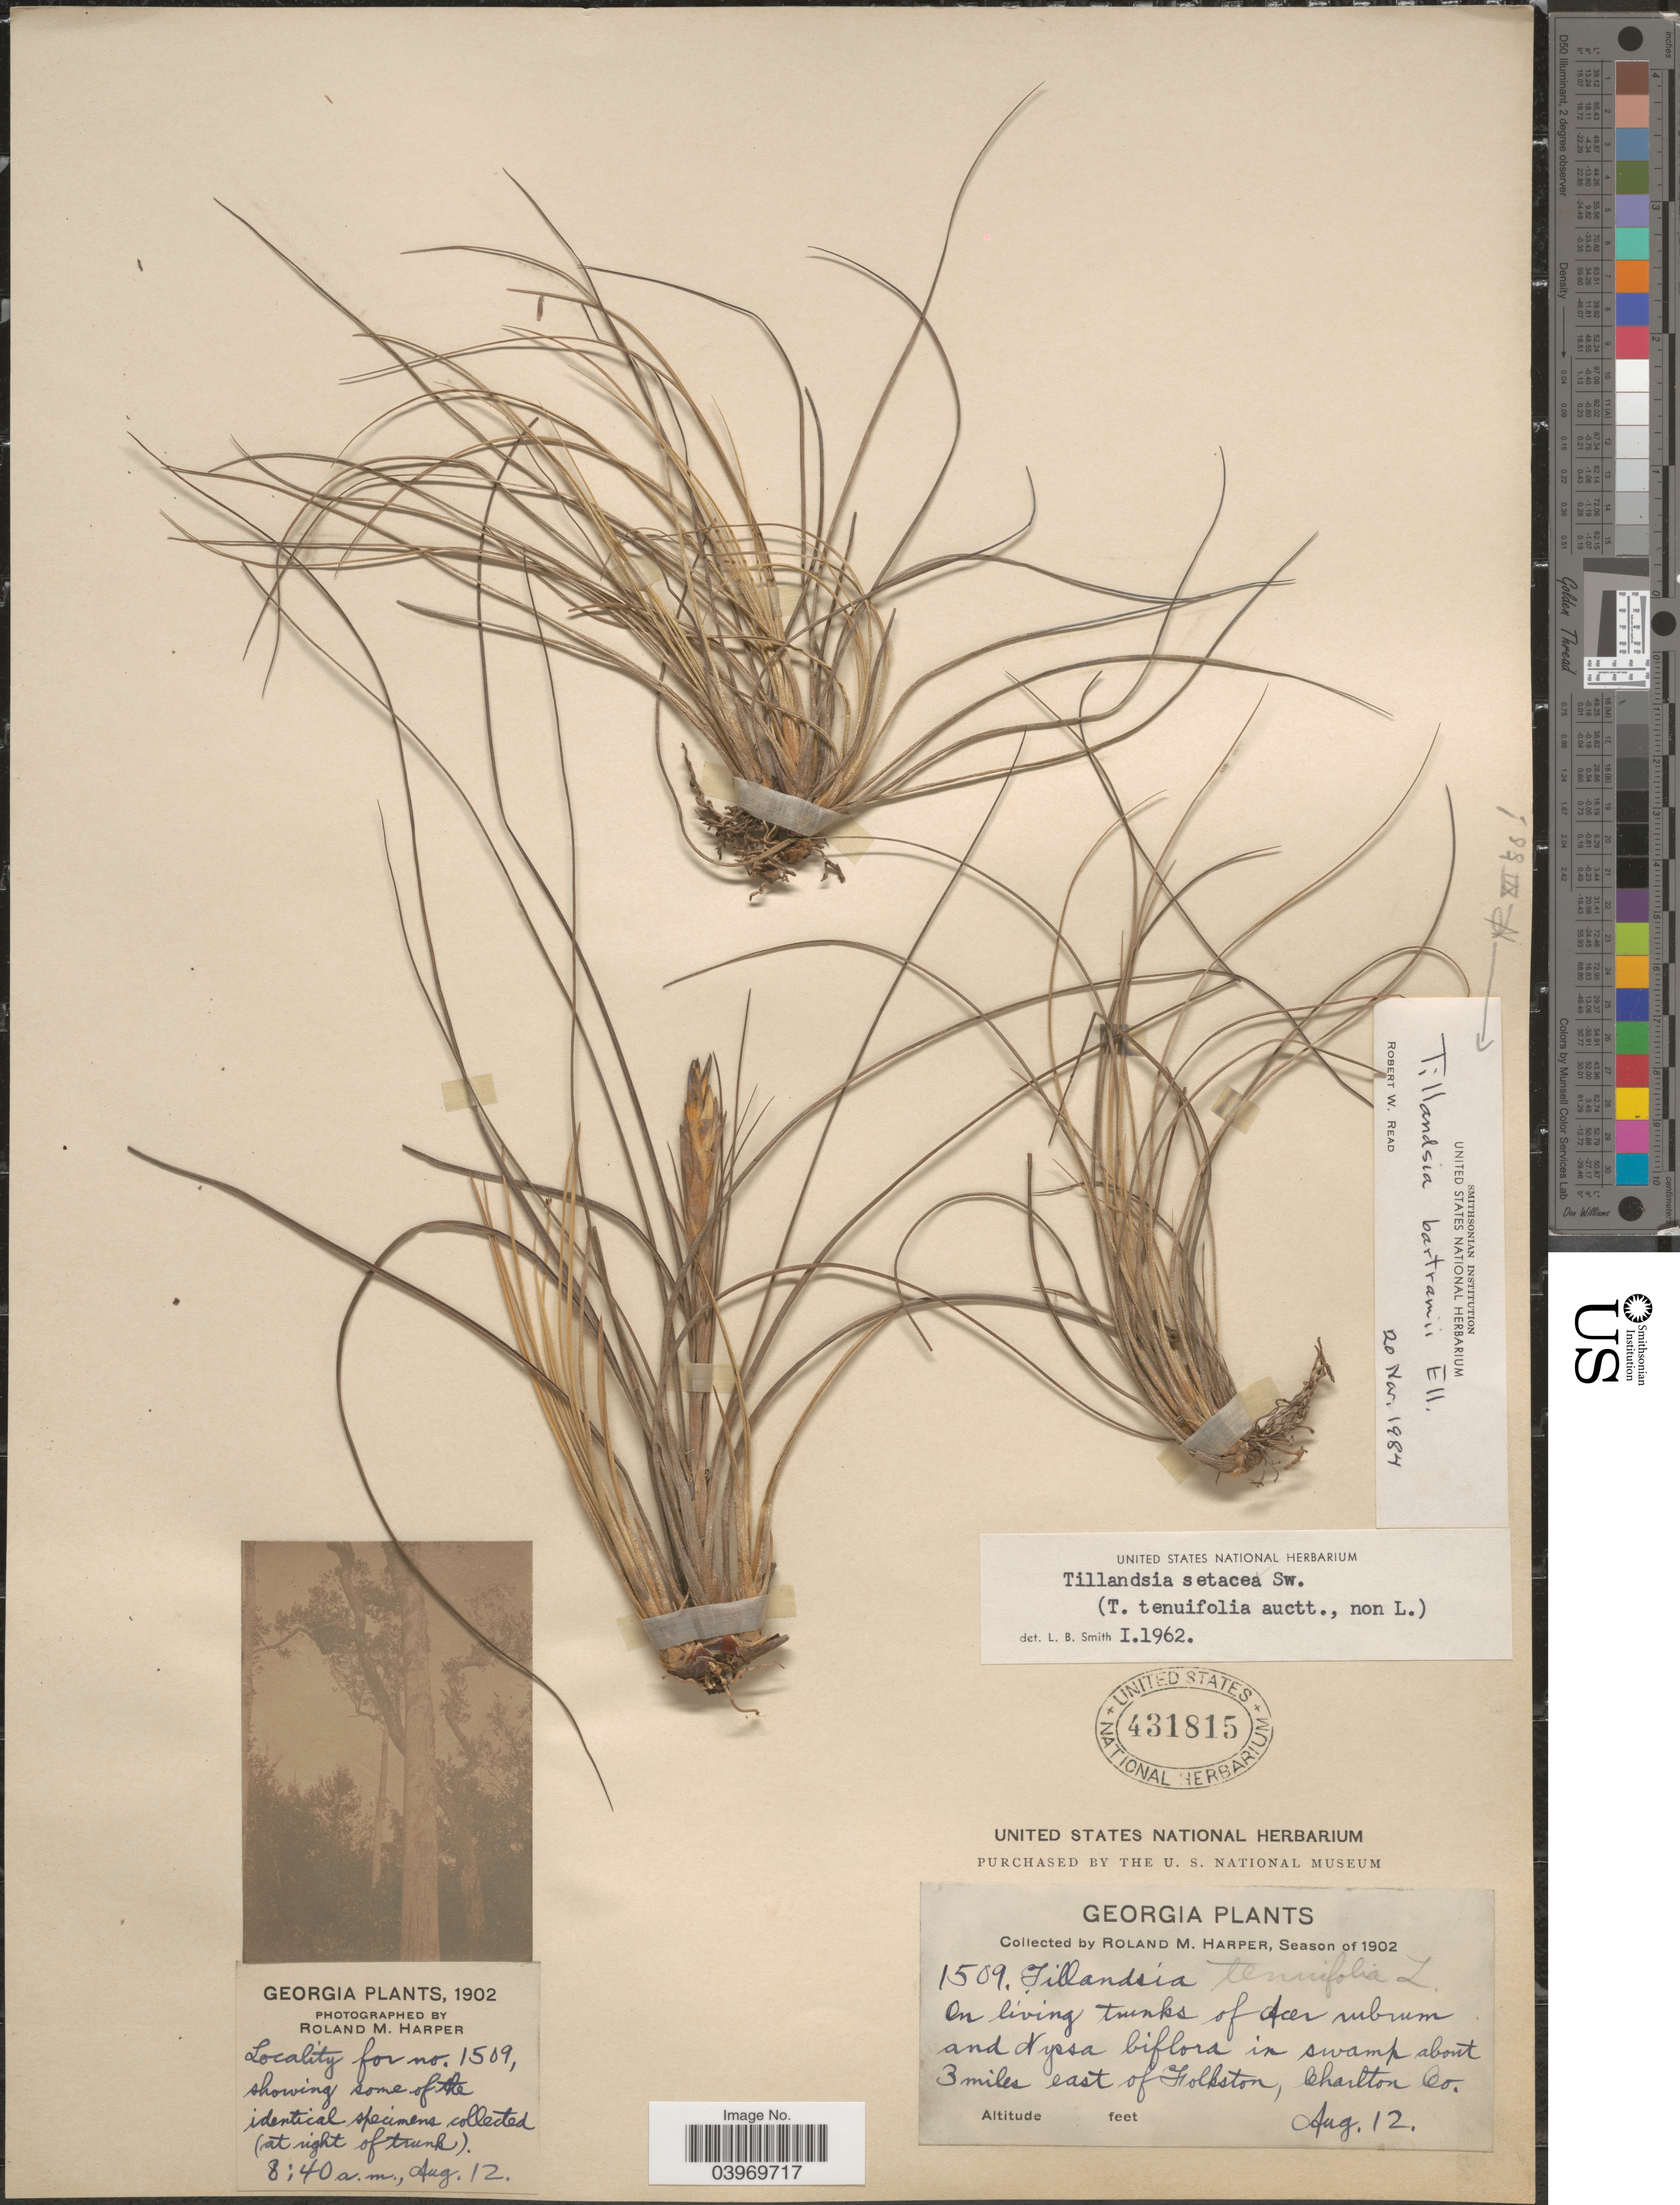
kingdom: Plantae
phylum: Tracheophyta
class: Liliopsida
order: Poales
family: Bromeliaceae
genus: Tillandsia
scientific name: Tillandsia bartramii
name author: Elliott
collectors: R. M. Harper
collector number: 1509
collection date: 1902-08-12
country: United States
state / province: Georgia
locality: In swamp about 3 miles east of Folkston, Charlton Co.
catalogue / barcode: US 431815